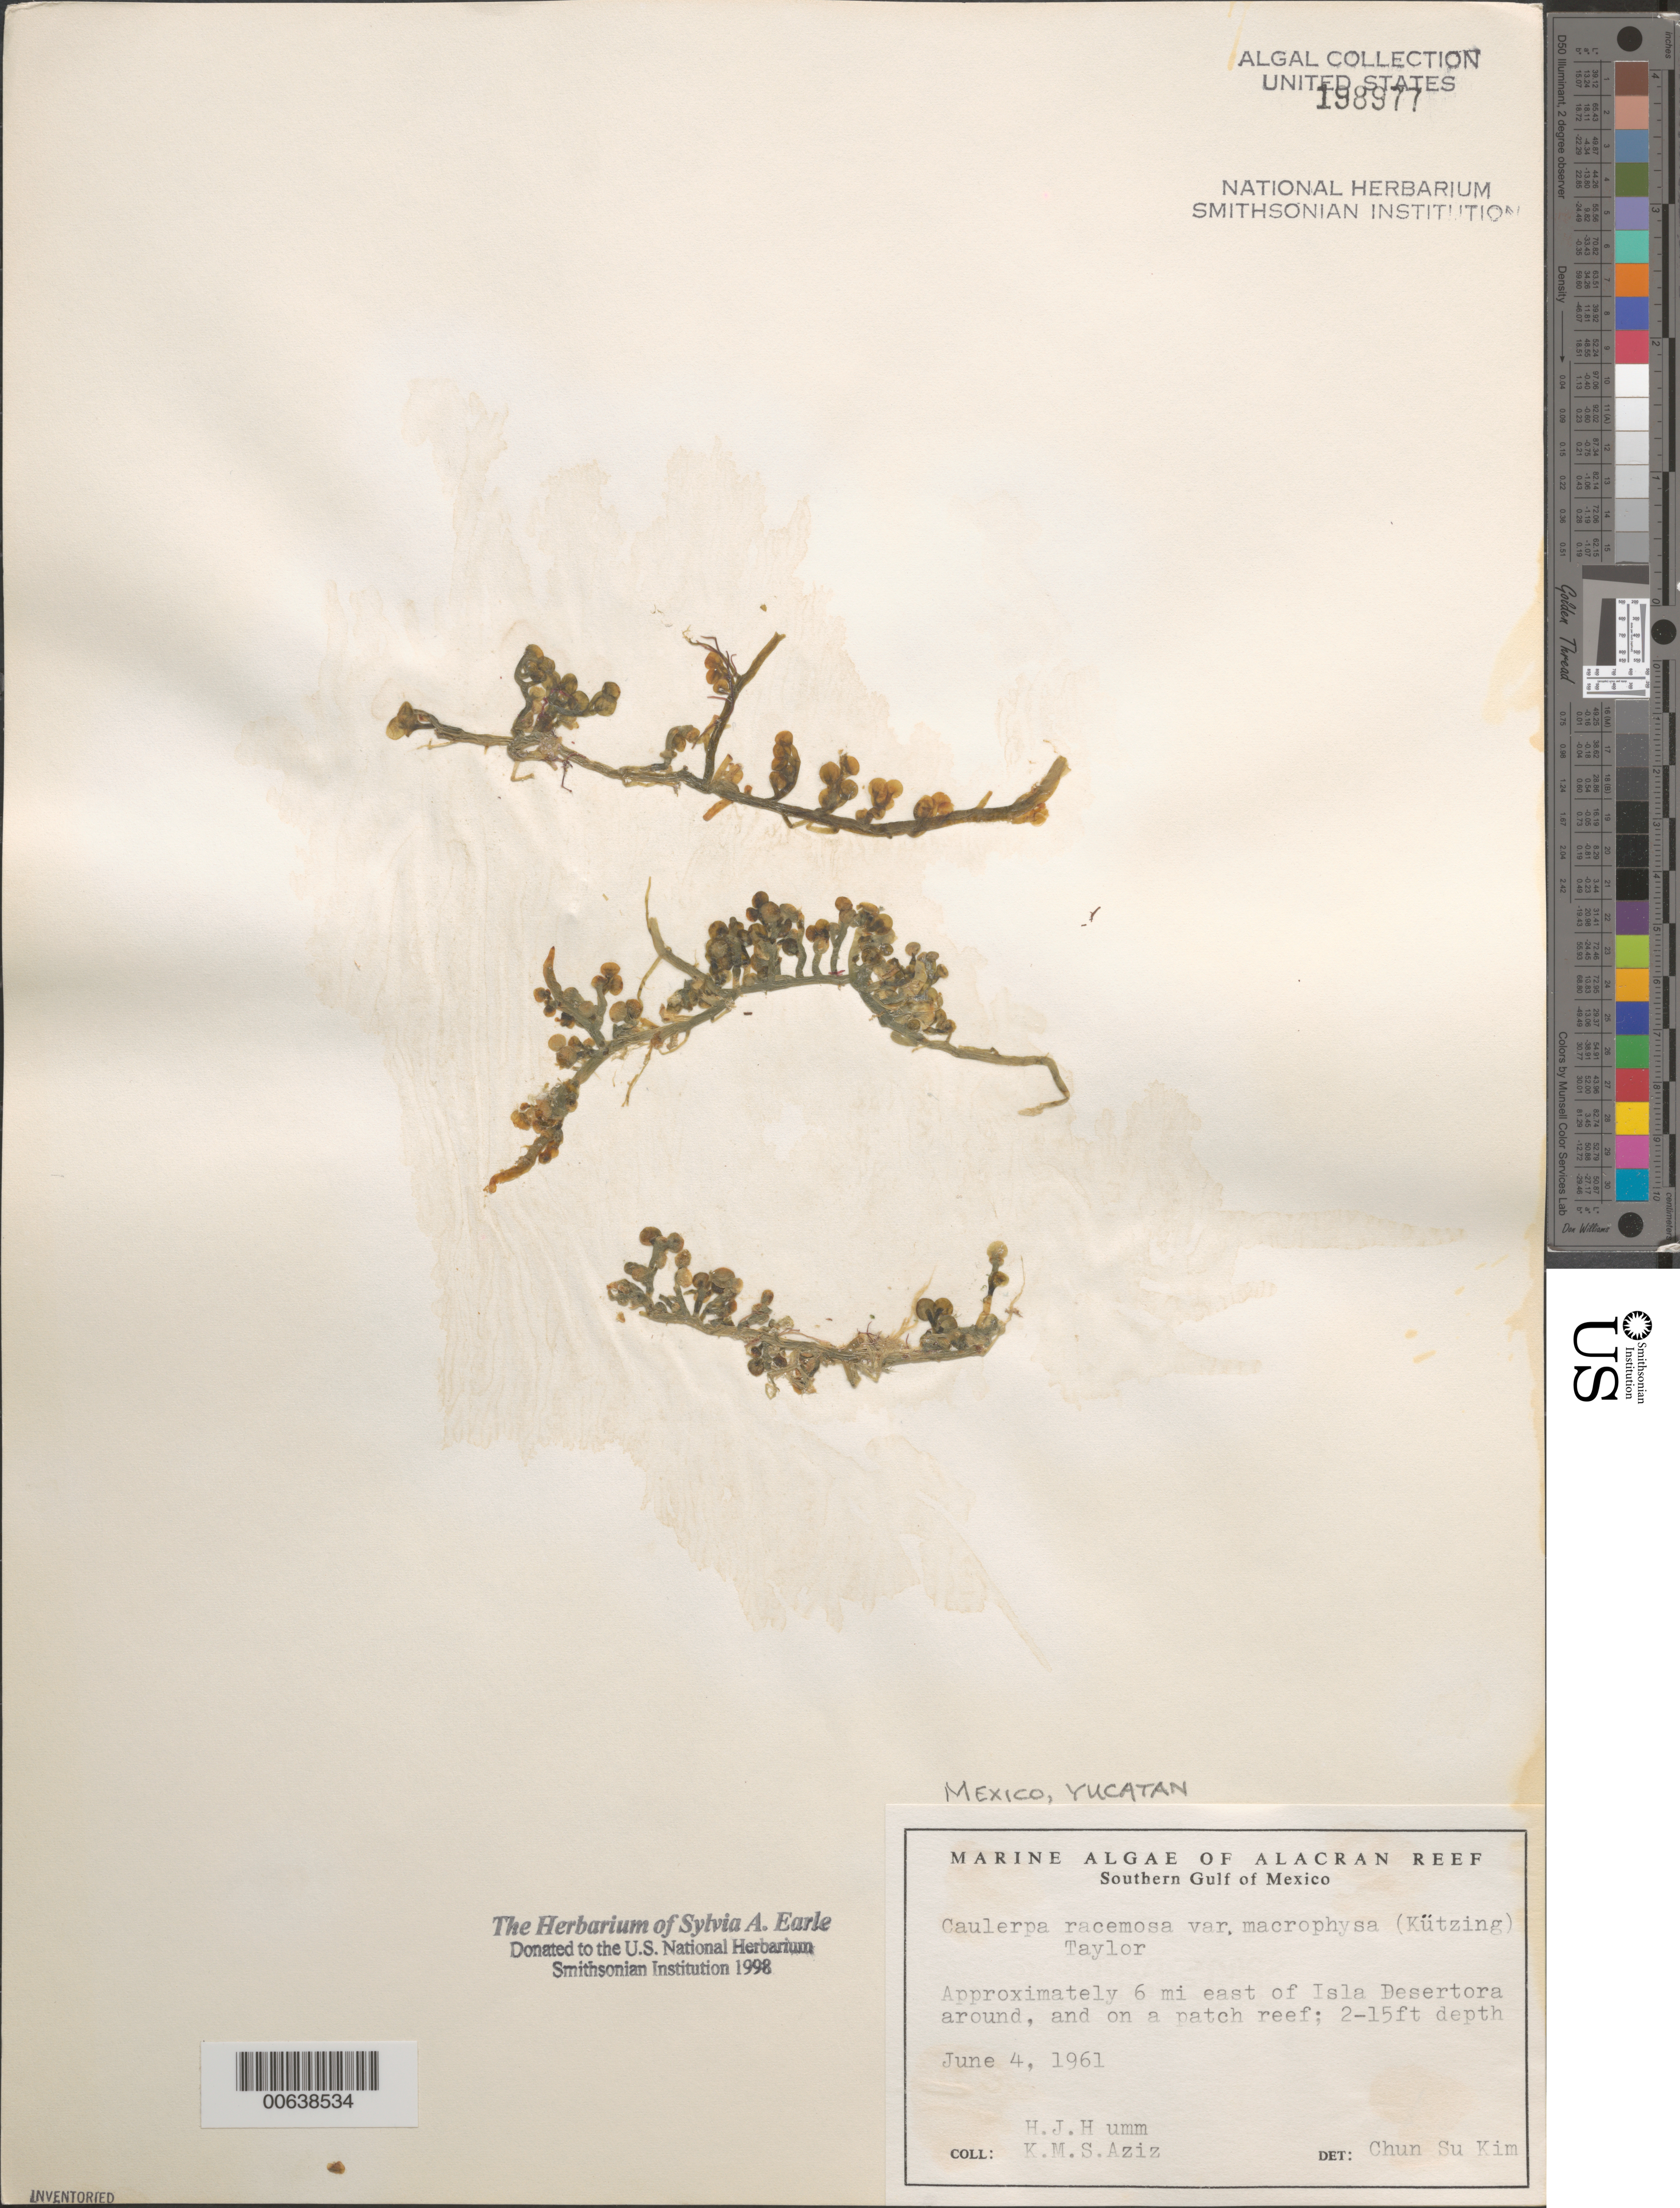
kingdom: Plantae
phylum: Chlorophyta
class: Ulvophyceae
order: Bryopsidales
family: Caulerpaceae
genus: Caulerpa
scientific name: Caulerpa racemosa var. macrophysa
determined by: Kim, Chun Su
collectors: K. M. Aziz & H. J. Humm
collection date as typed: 04 Jun 1961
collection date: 1961-06-04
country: Mexico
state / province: Yucatan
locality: Alacran Reef, ca. 6 miles E of Isla Desertora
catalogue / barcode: US 198977